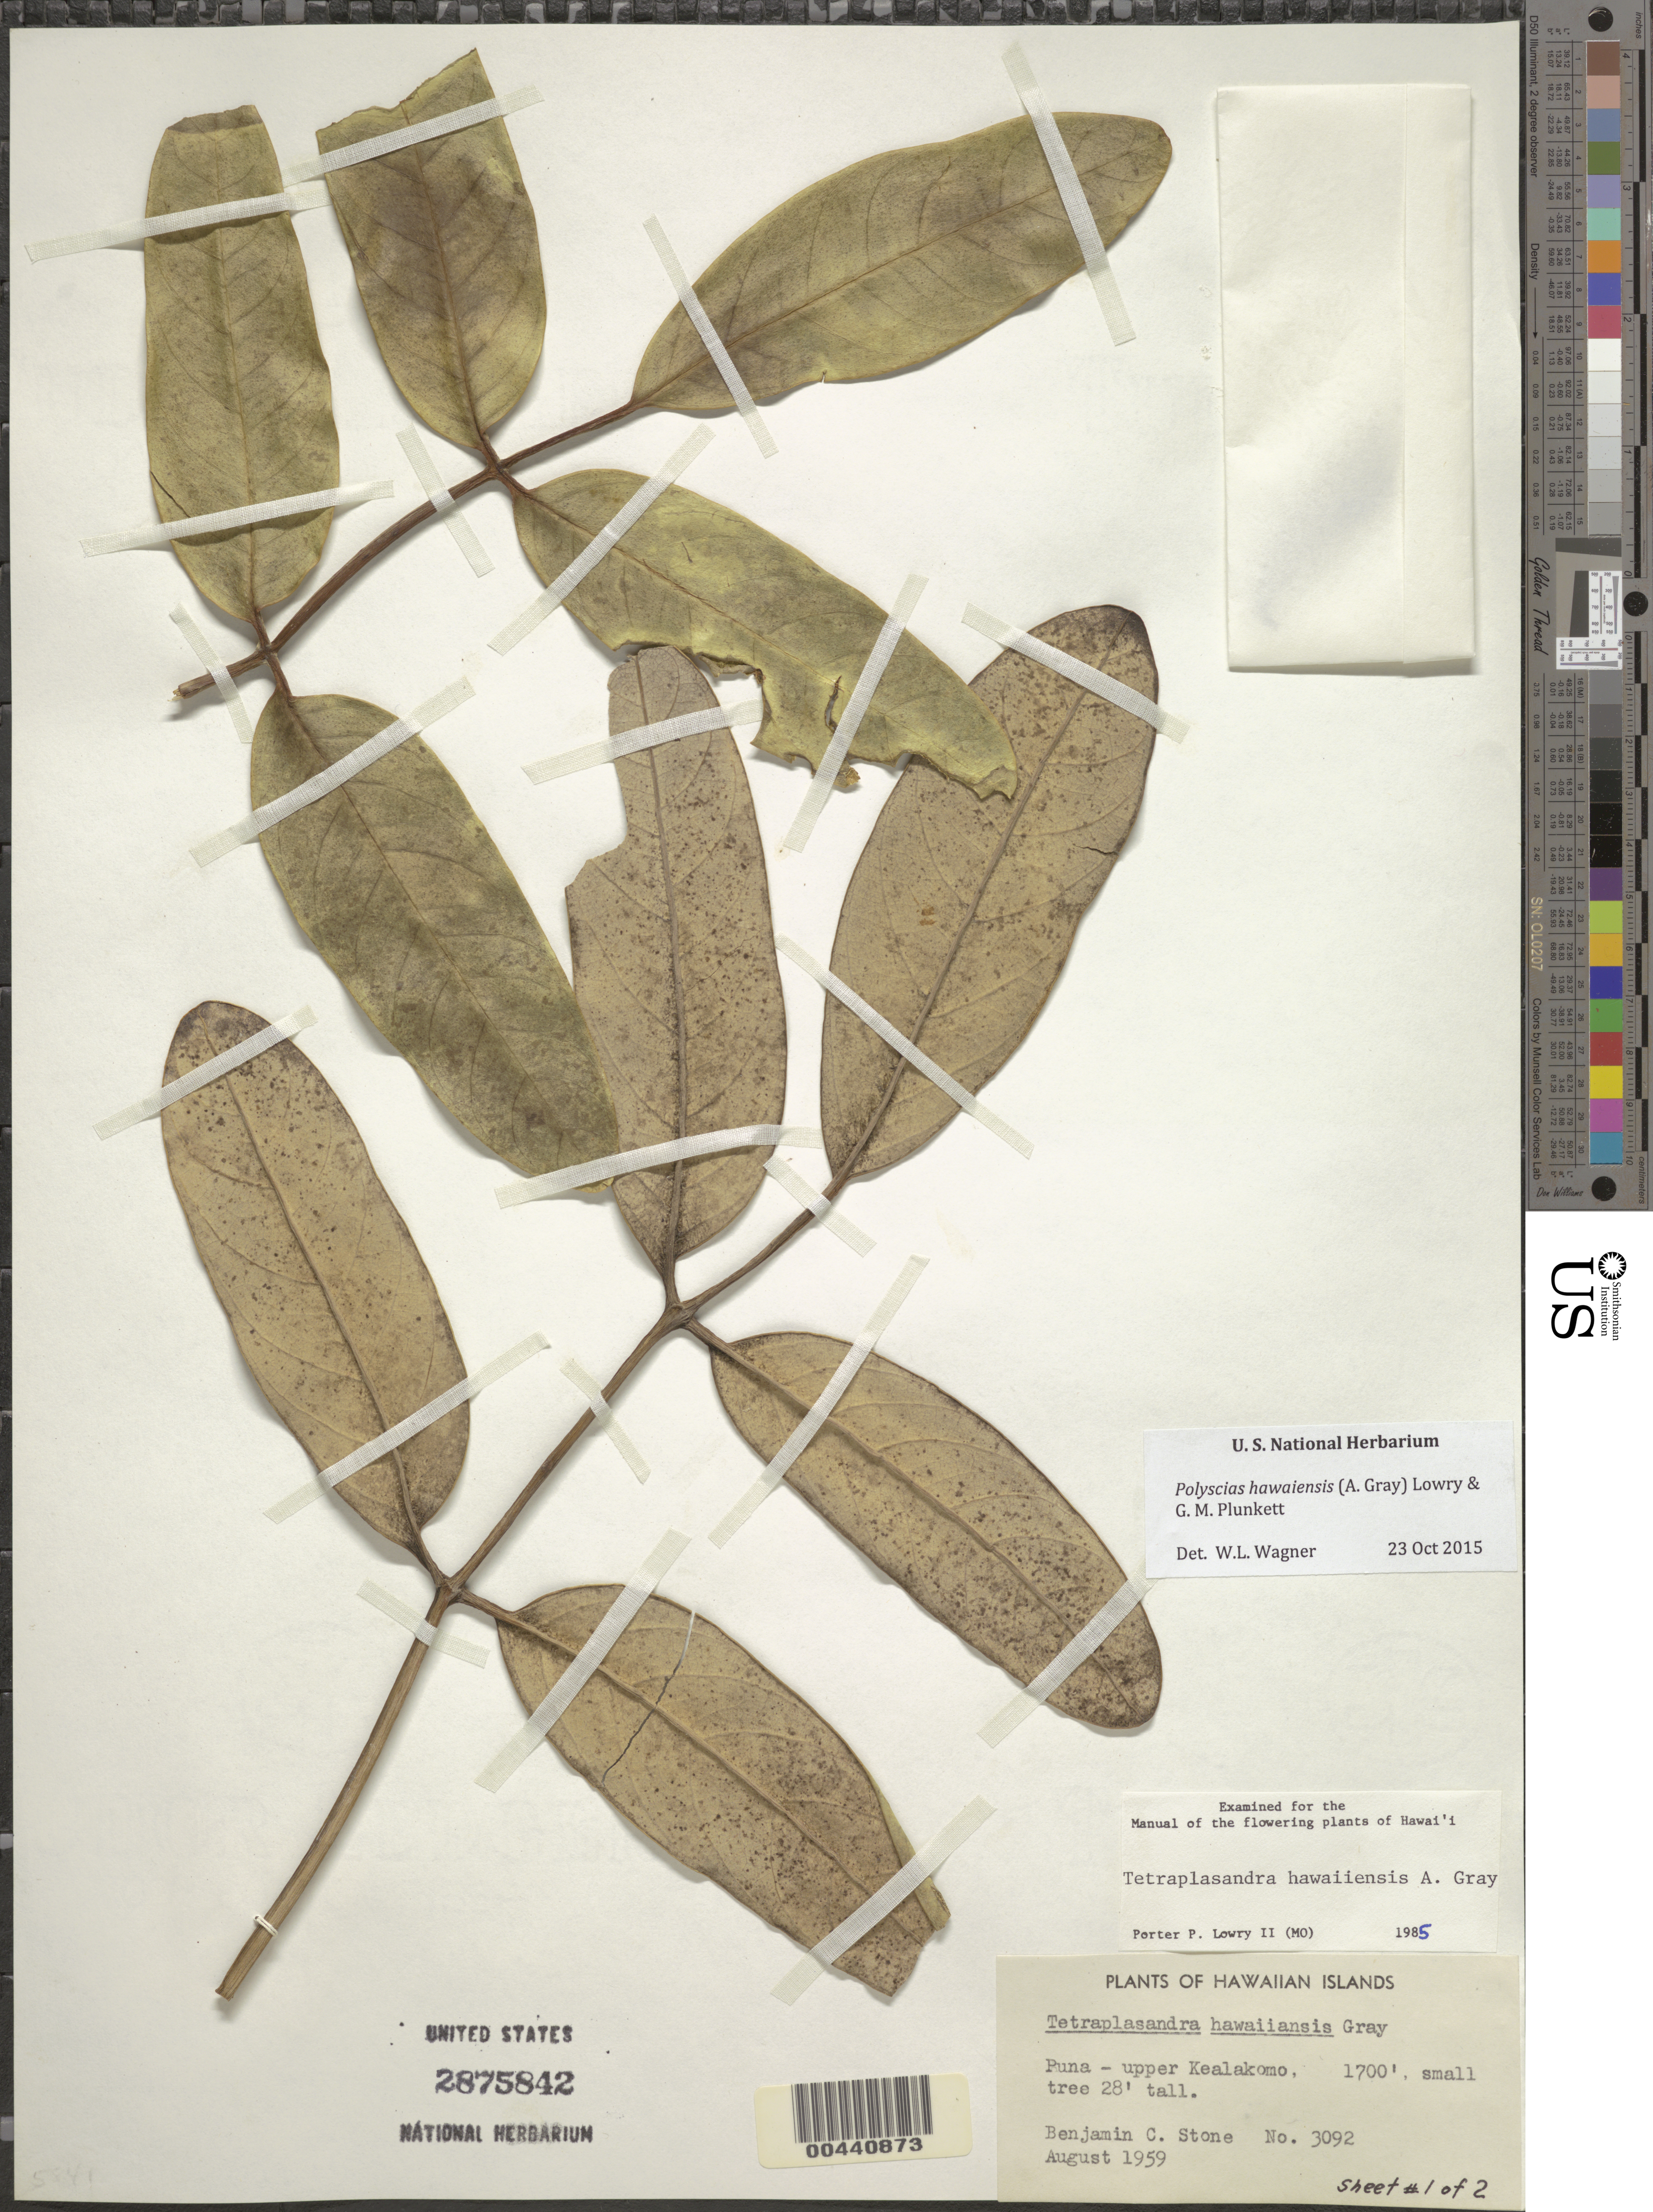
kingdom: Plantae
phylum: Tracheophyta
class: Magnoliopsida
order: Apiales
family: Araliaceae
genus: Polyscias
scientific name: Polyscias hawaiensis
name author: (A. Gray) Lowry & G. M. Plunkett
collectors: B. C. Stone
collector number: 3092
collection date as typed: Aug 1959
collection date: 1959-08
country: United States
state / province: Hawaii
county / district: Hawaii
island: Hawaii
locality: Puna - upper Kealakomo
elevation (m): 518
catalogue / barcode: US 2875842